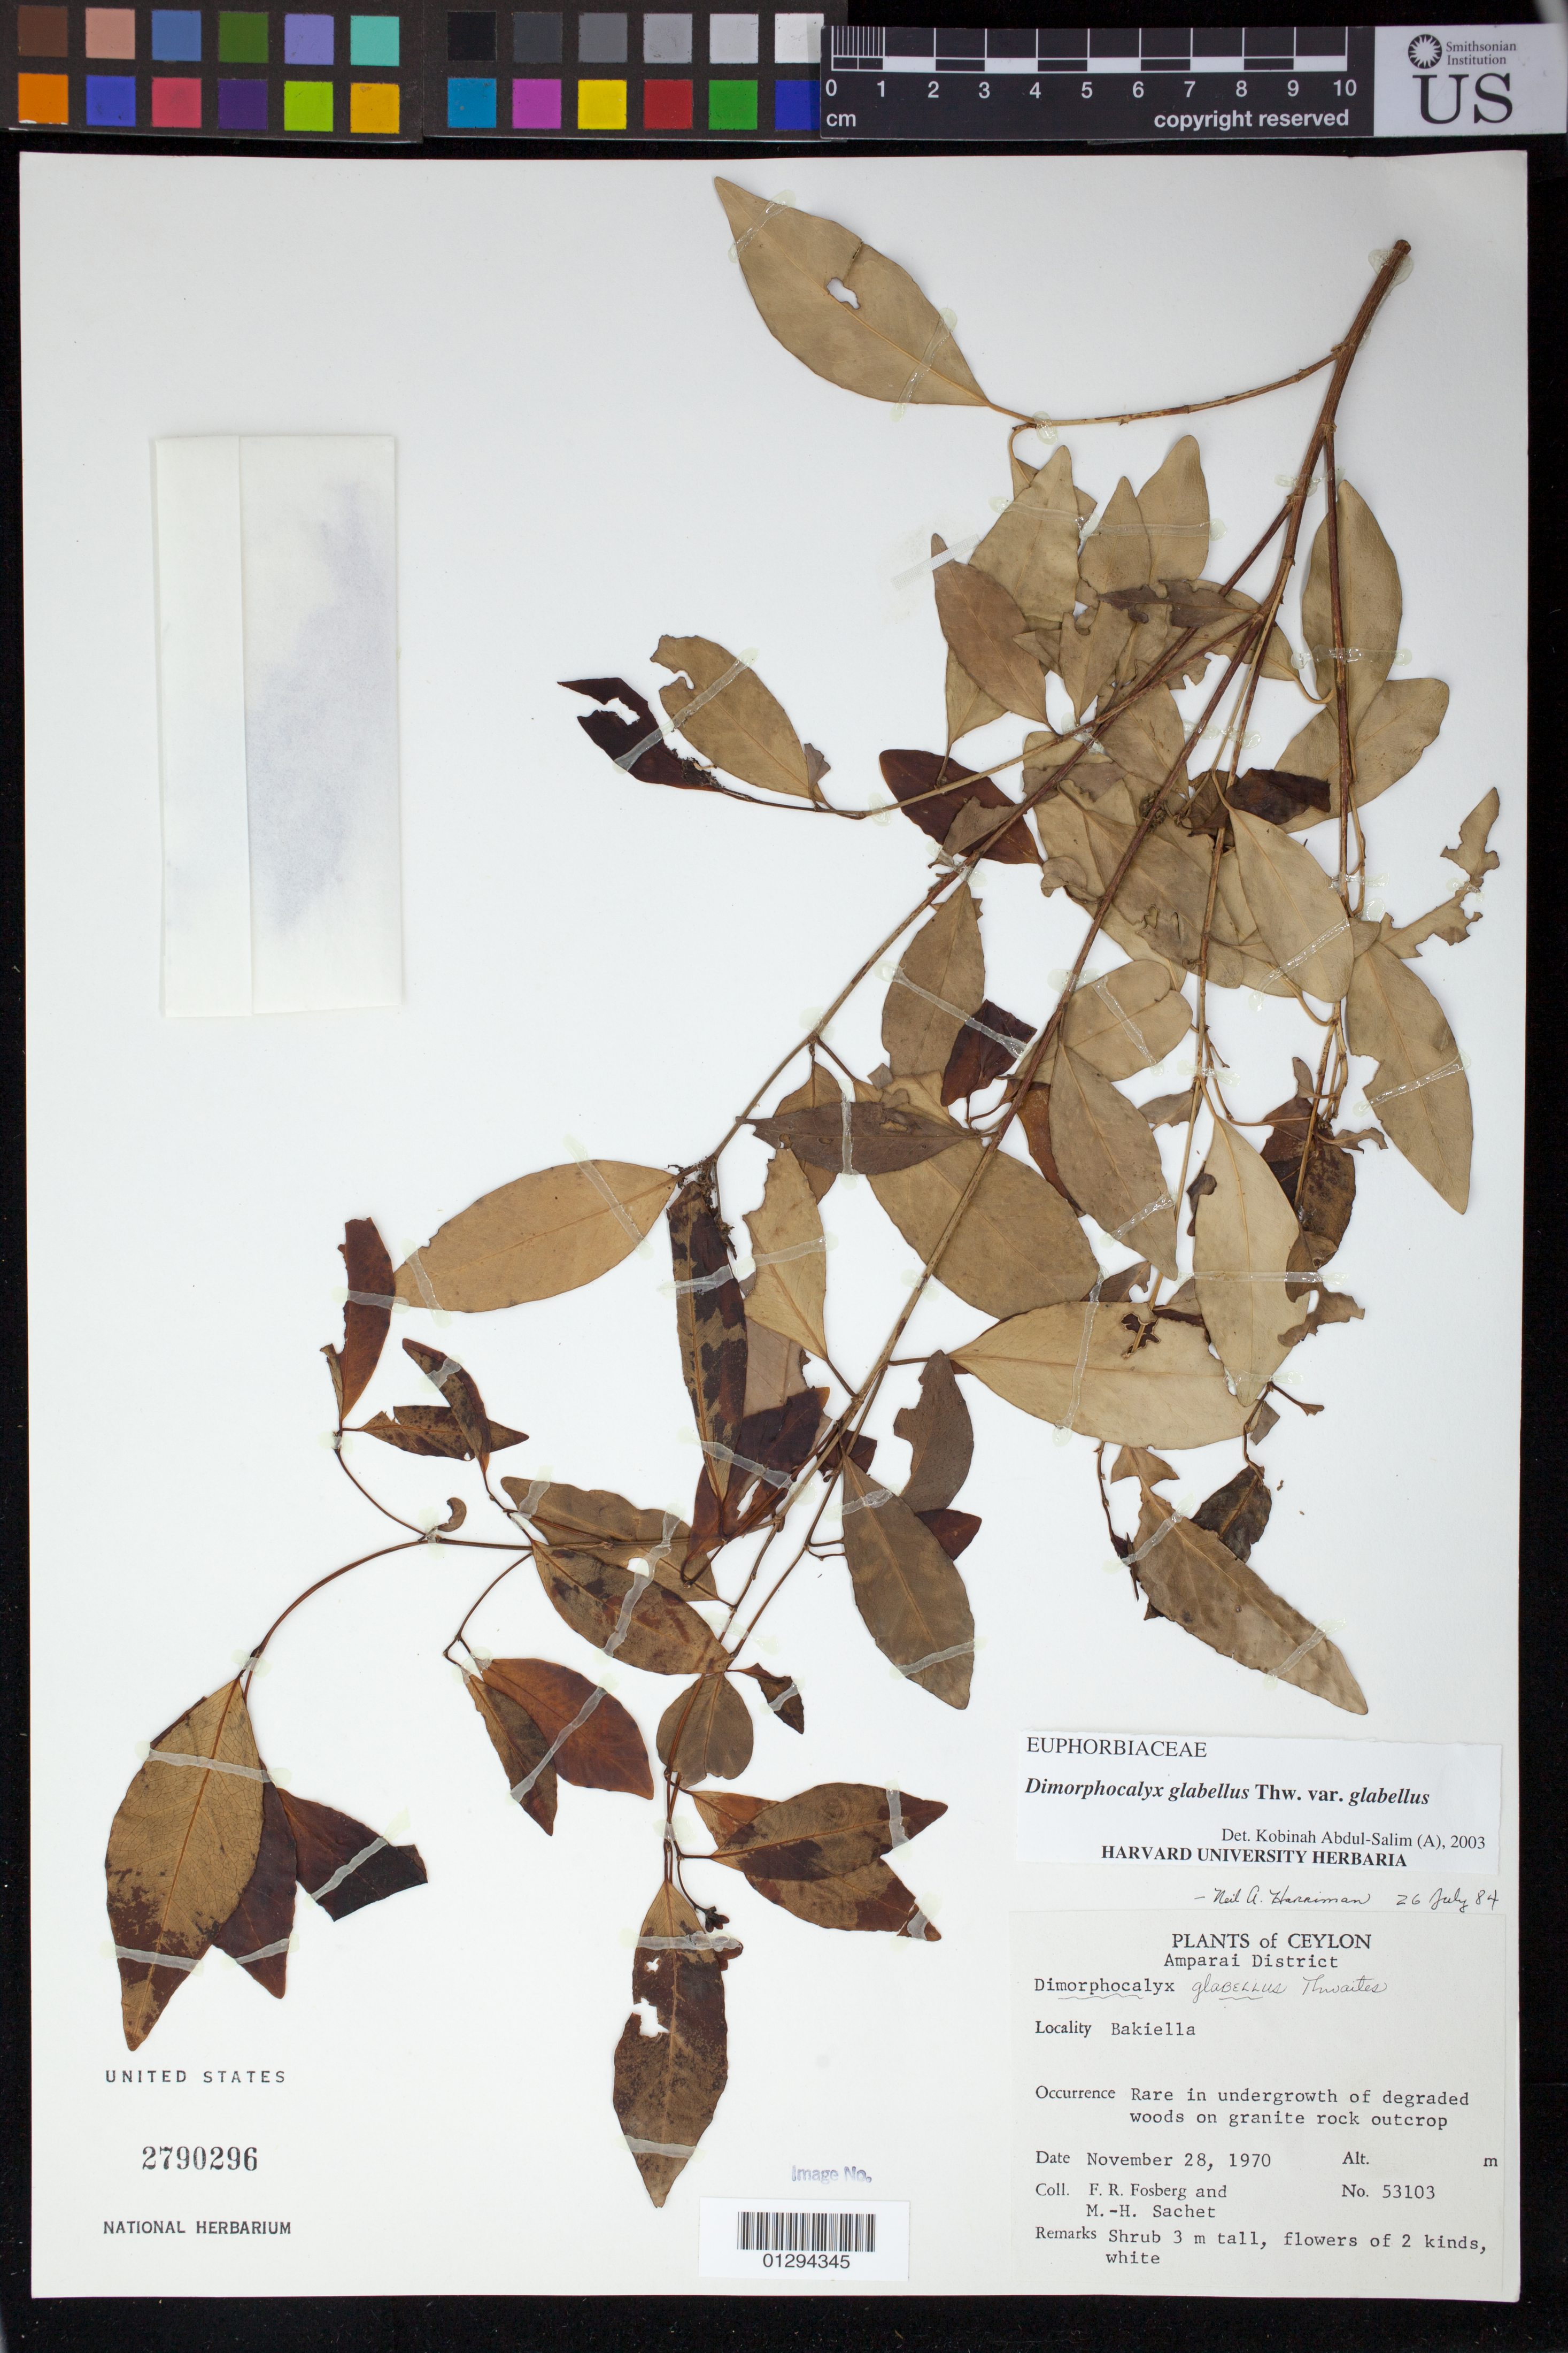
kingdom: Plantae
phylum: Tracheophyta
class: Magnoliopsida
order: Malpighiales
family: Euphorbiaceae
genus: Dimorphocalyx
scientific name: Dimorphocalyx glabellus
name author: Thwaites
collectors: F. R. Fosberg & M.-H. Sachet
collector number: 53103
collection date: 1970-11-28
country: Sri Lanka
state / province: Eastern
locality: Amparai District,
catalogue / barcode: US 2790296